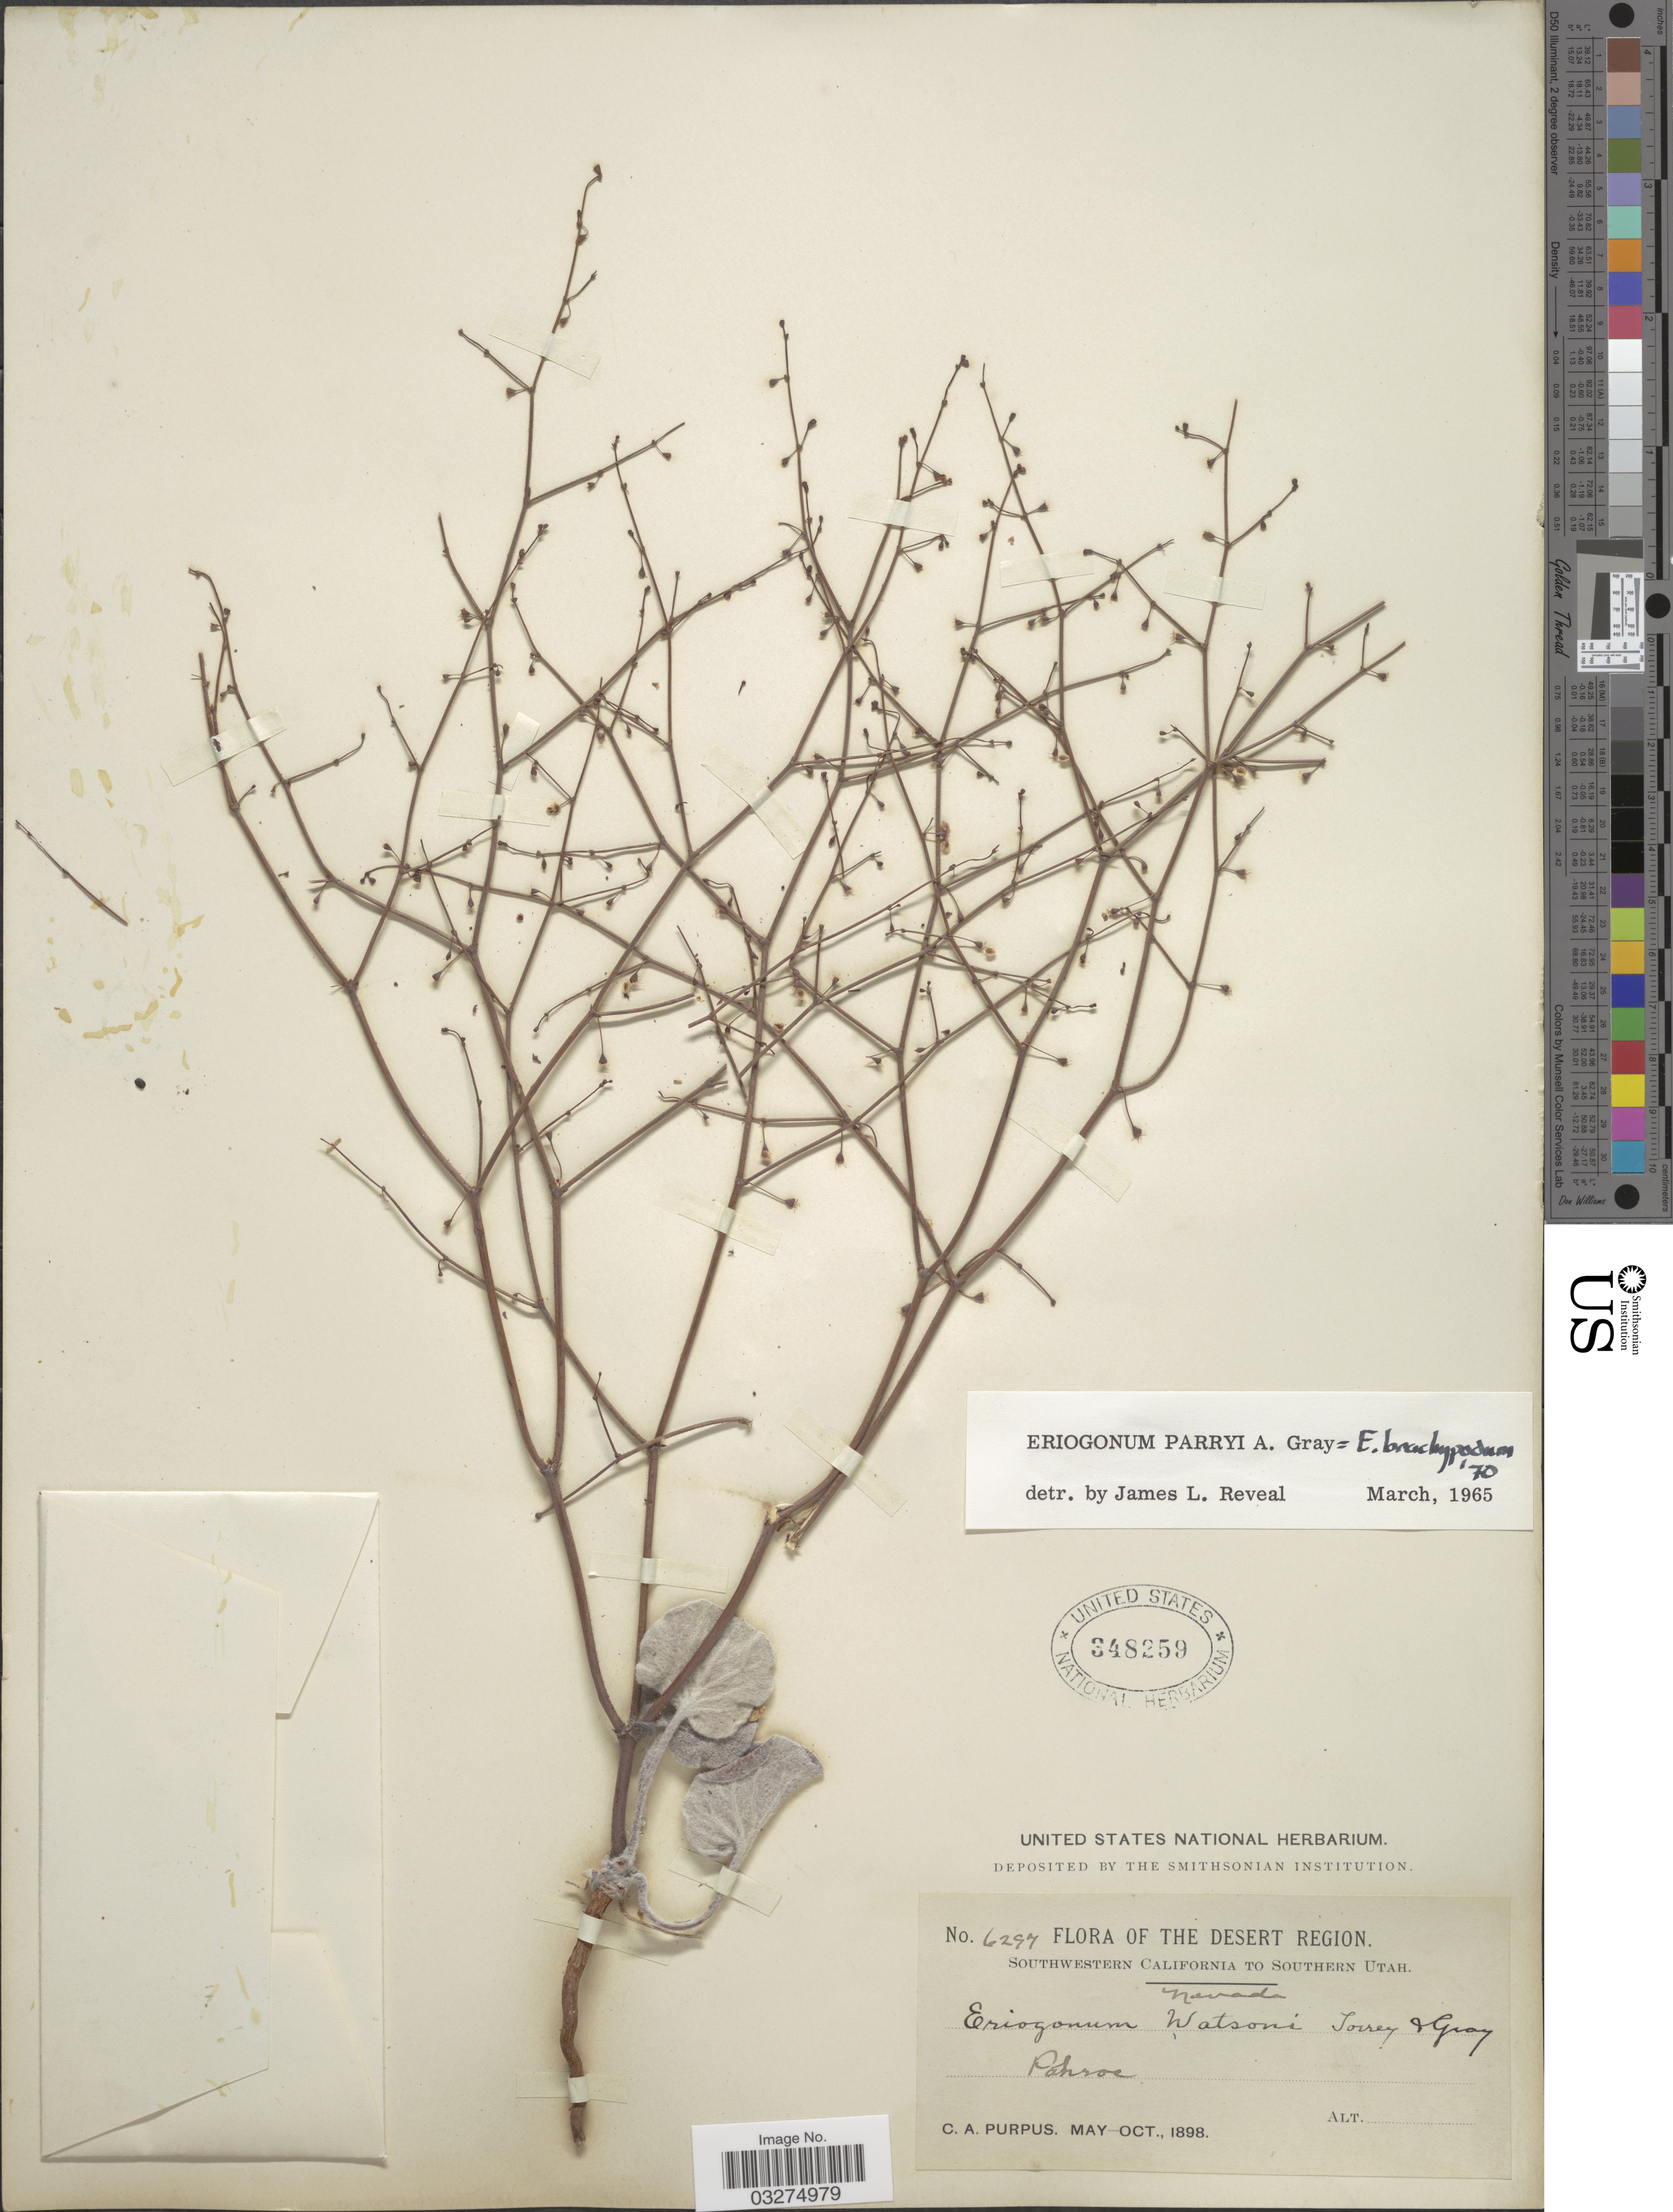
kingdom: Plantae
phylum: Tracheophyta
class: Magnoliopsida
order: Caryophyllales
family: Polygonaceae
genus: Eriogonum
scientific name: Eriogonum brachypodum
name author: Torr. & A. Gray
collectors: C. A. Purpus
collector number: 6297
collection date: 1898-05/1898-10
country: United States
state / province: Nevada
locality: The Desert Region. Pahroc.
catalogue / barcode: US 348259